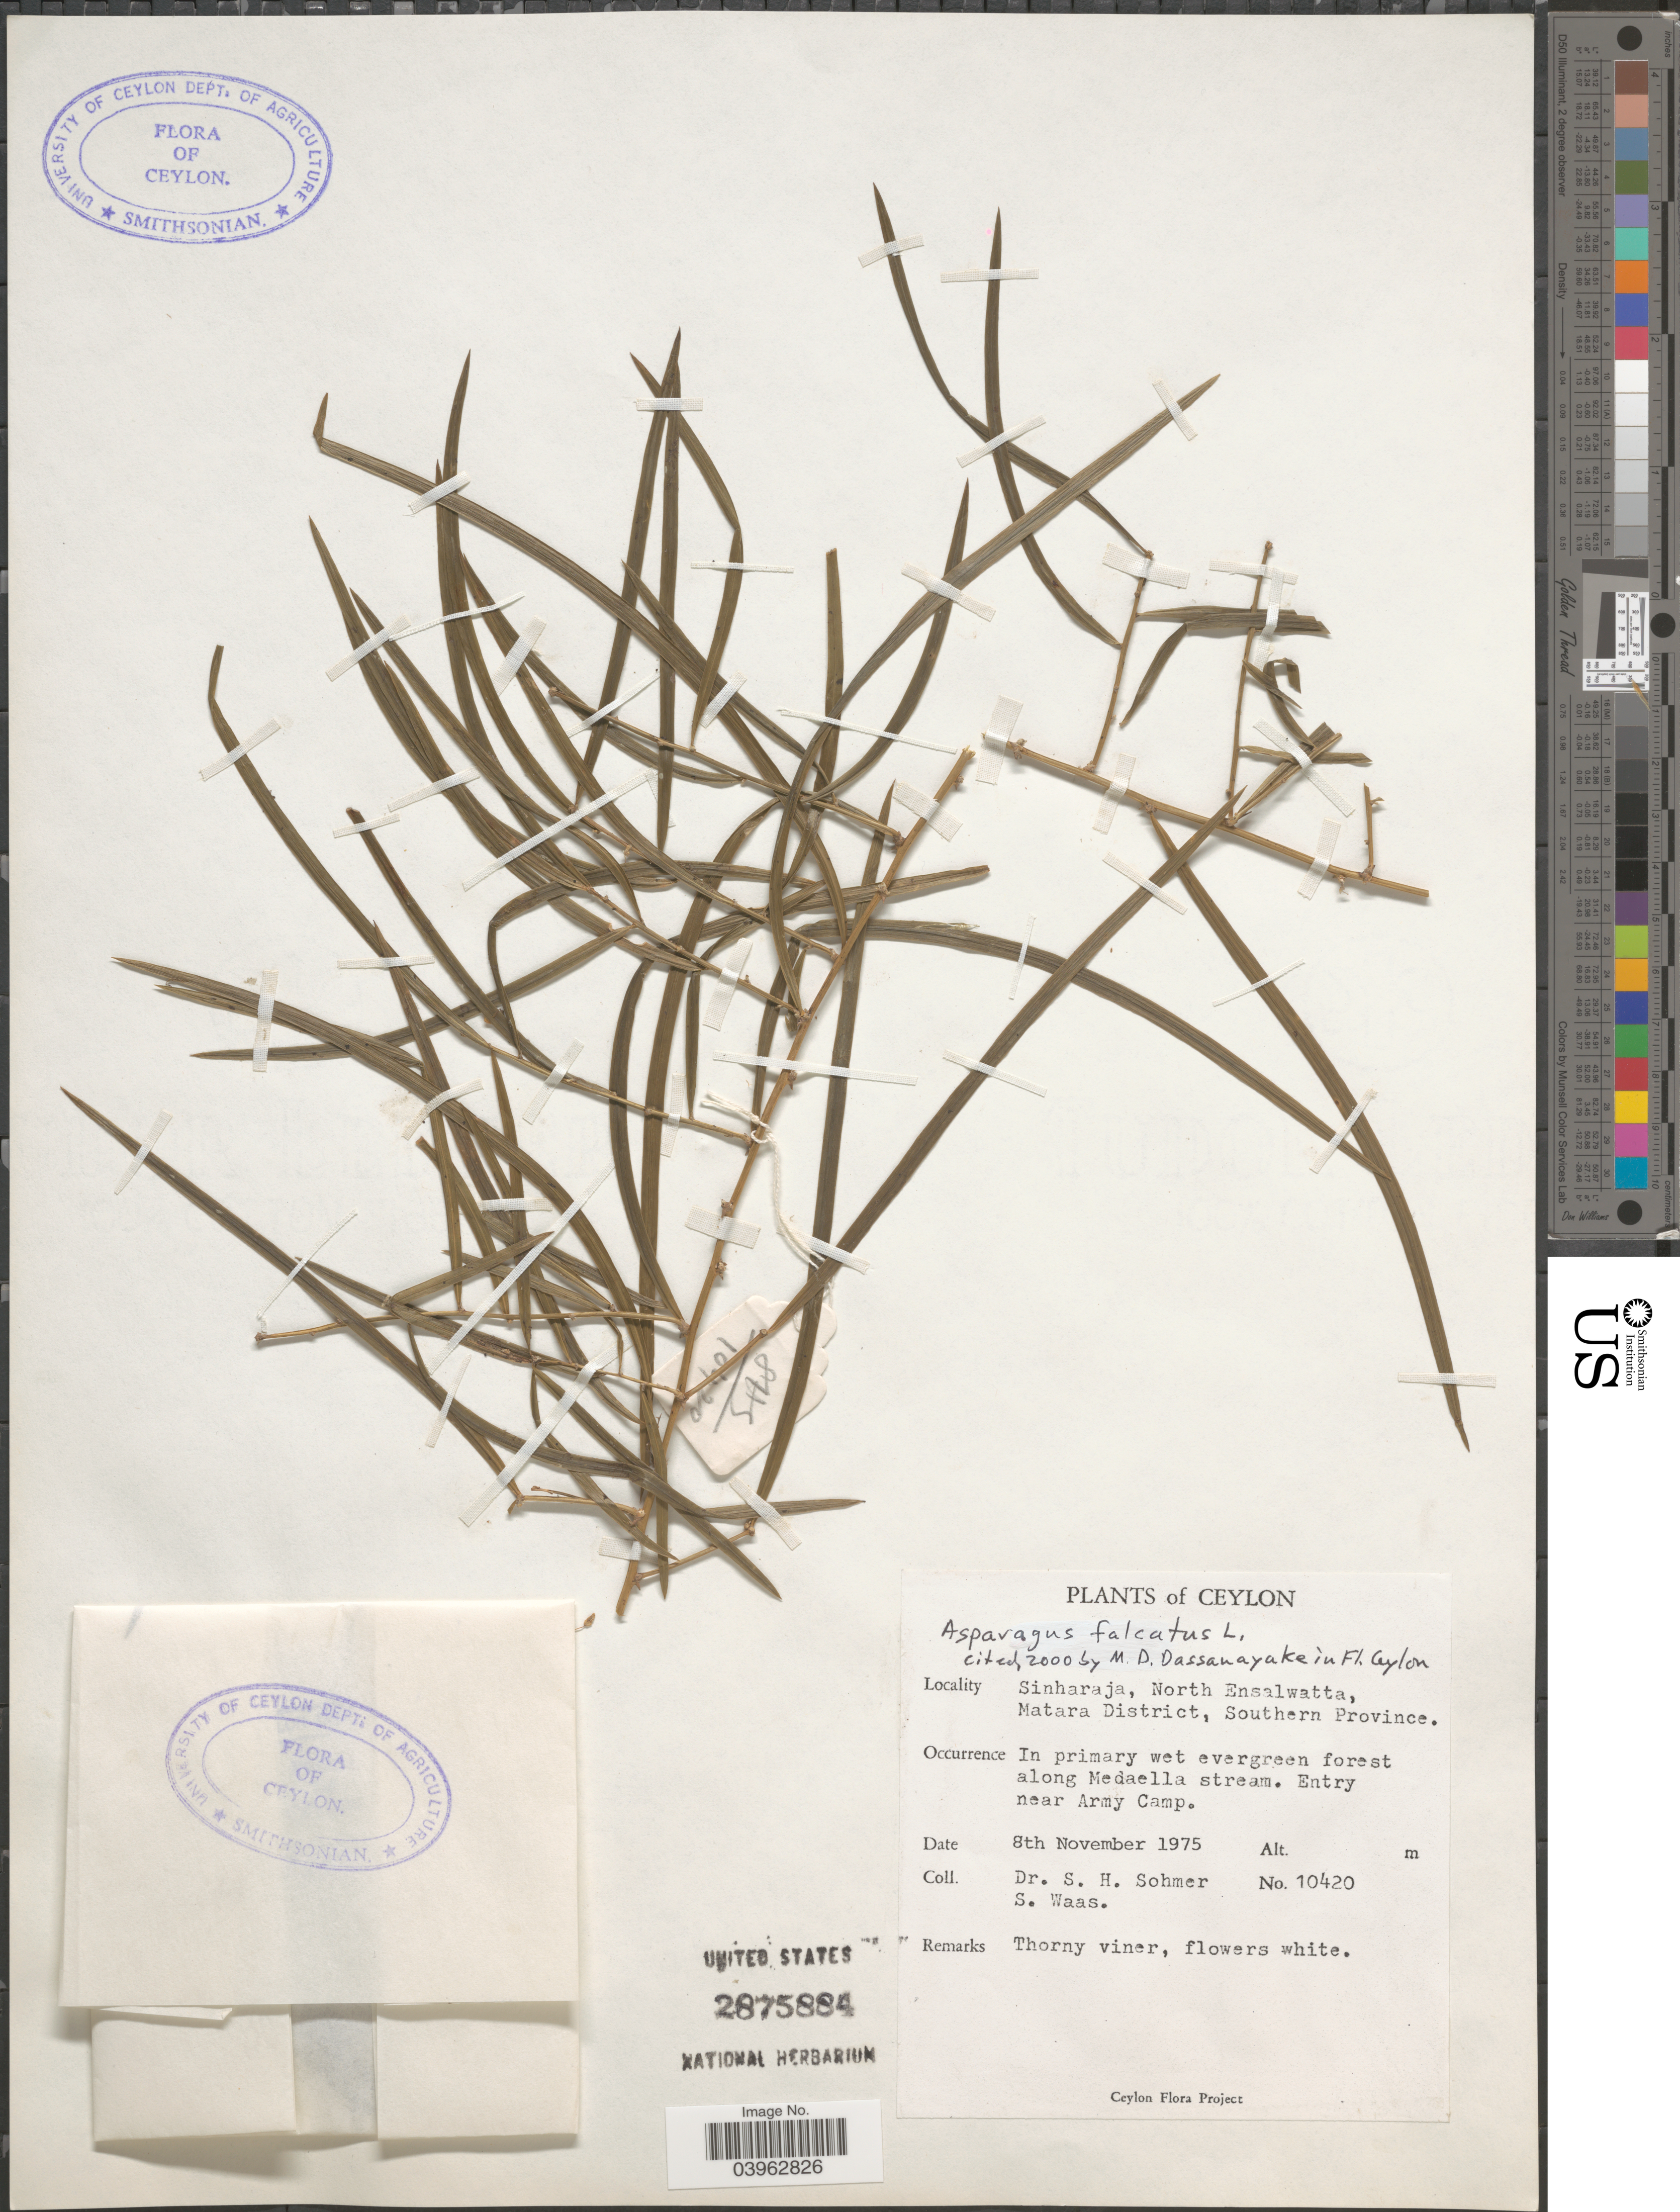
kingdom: Plantae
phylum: Tracheophyta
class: Liliopsida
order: Asparagales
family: Asparagaceae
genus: Asparagus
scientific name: Asparagus falcatus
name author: L.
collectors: S. H. Sohmer & S. Waas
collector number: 10420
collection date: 1975-11-08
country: Sri Lanka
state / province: Southern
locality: Ceylon. Sinharaja, North Ensalwatta, Matara District. In primary wet evergreen forest along Medaella stream. Entry near Army Camp.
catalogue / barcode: US 2875884